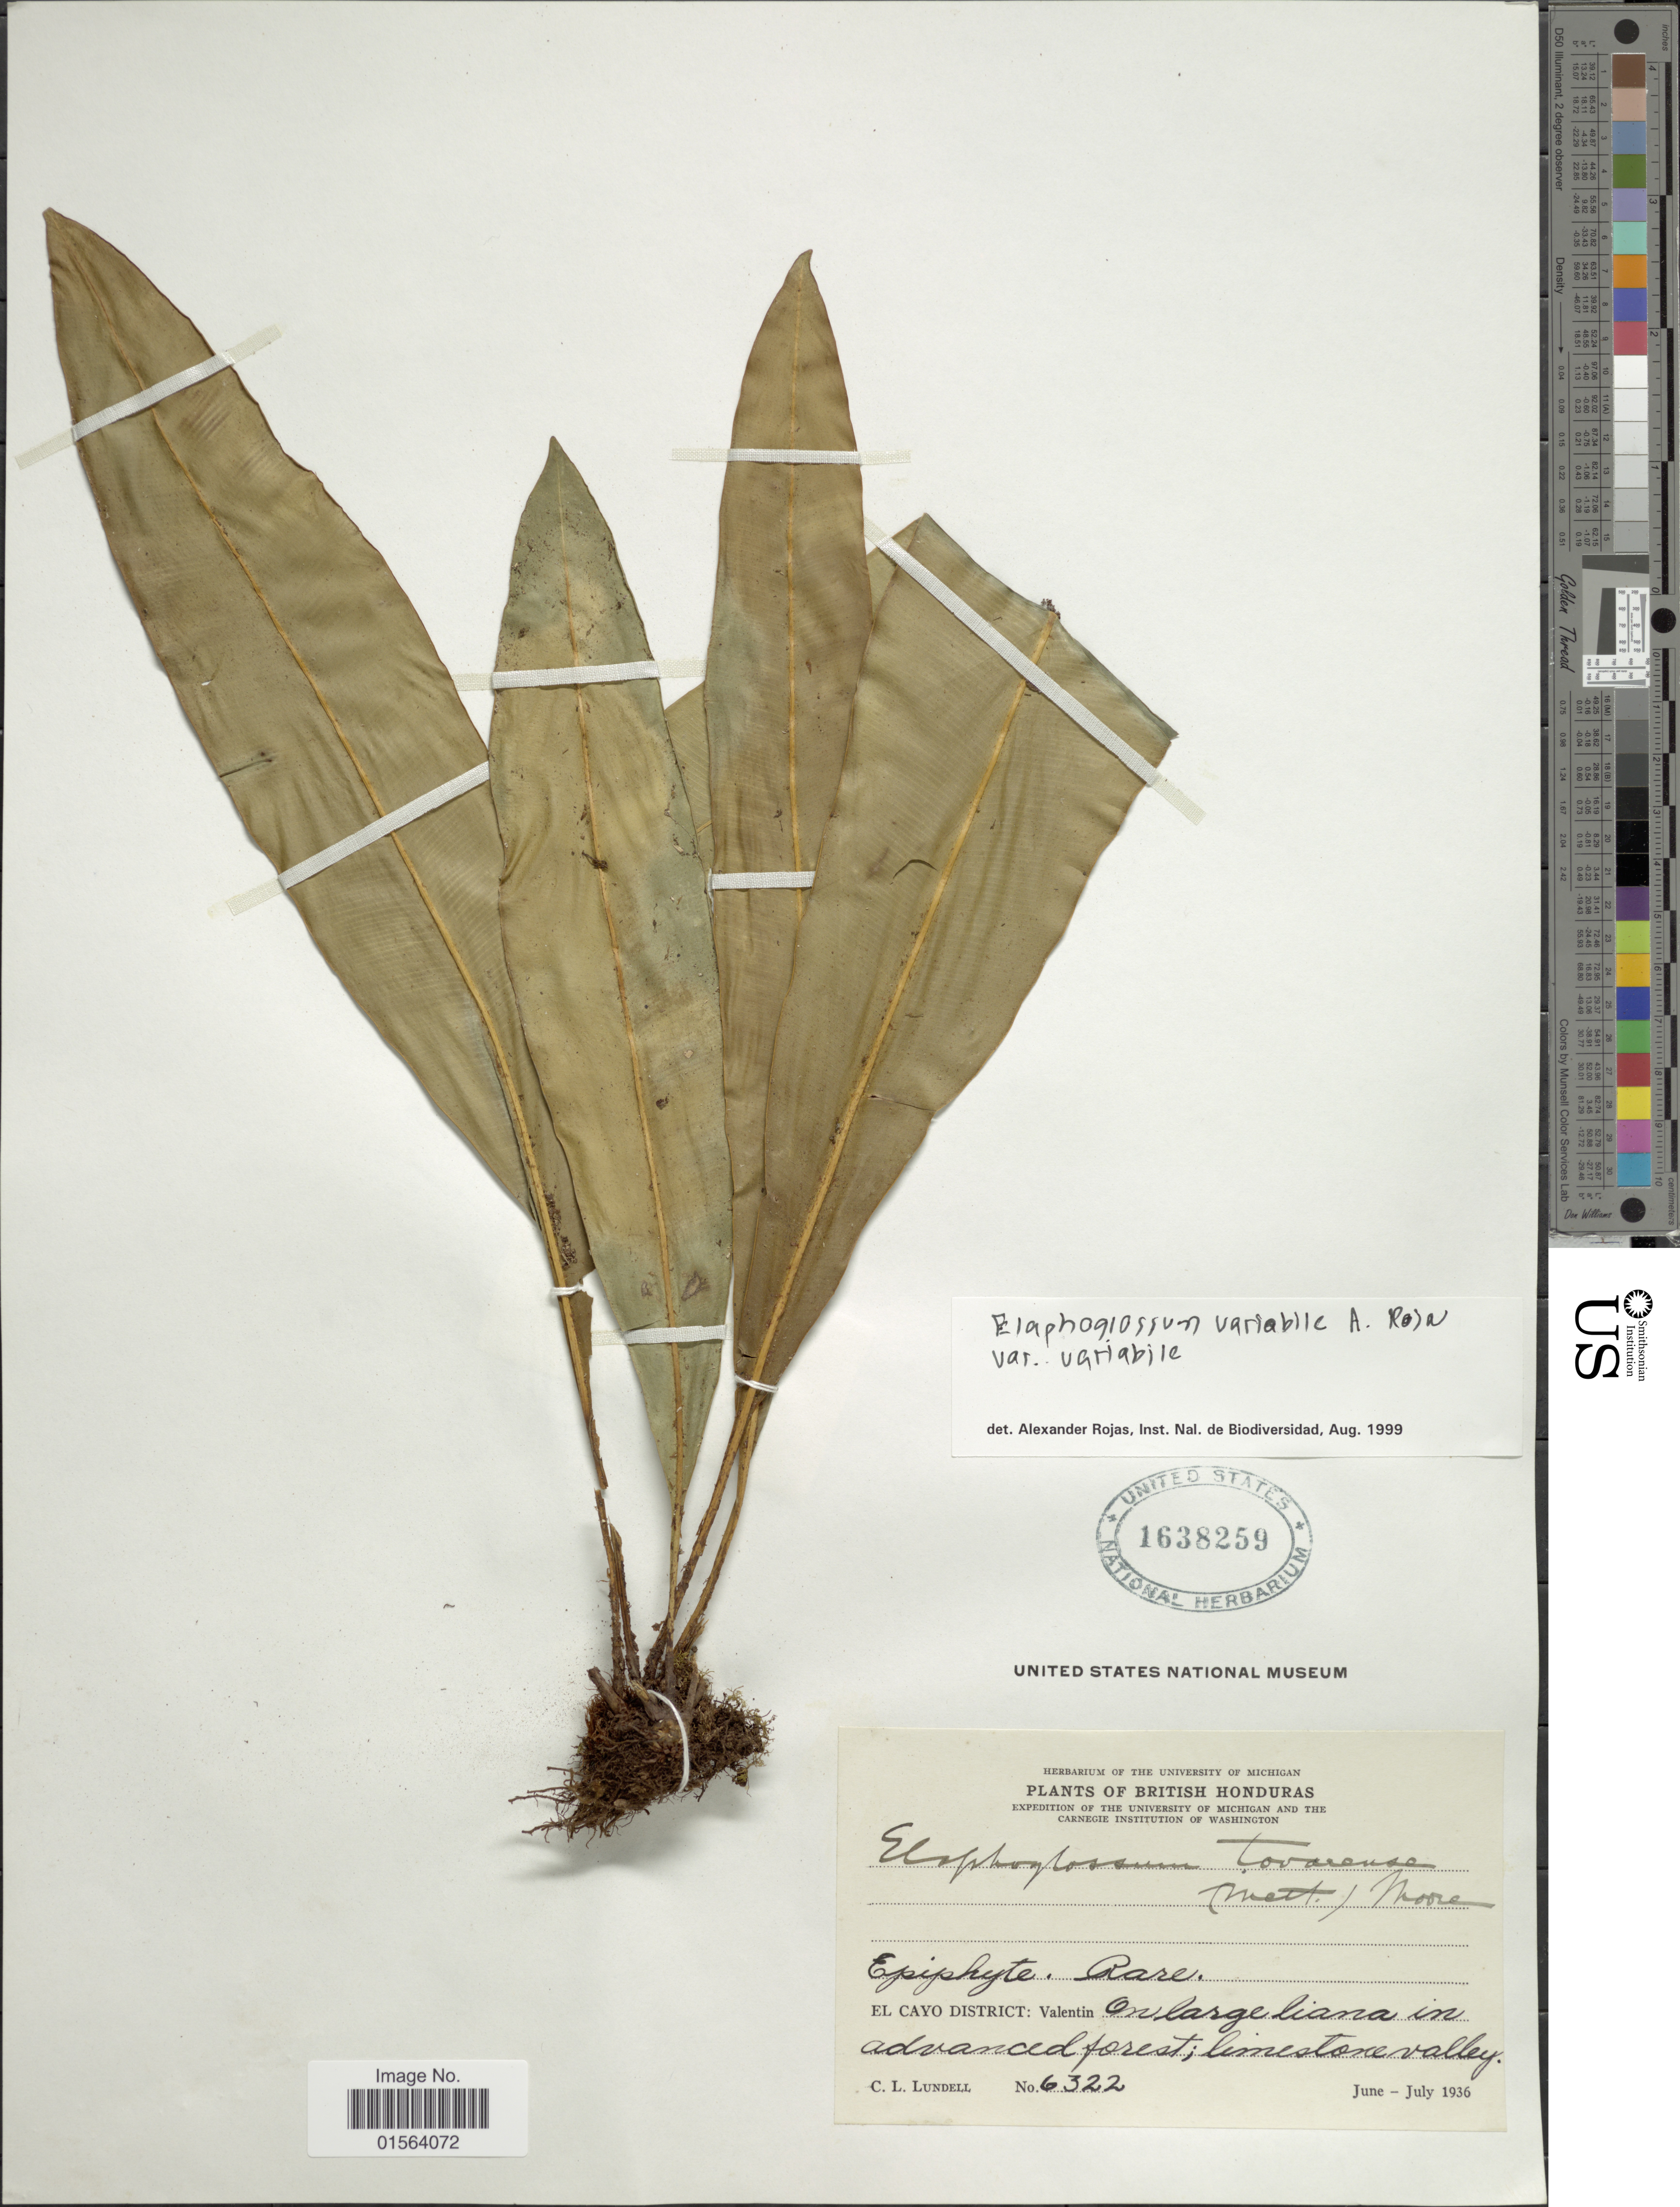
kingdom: Plantae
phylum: Tracheophyta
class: Polypodiopsida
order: Polypodiales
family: Dryopteridaceae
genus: Elaphoglossum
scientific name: Elaphoglossum latifolium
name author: (Sw.) J. Sm.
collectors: C. L. Lundell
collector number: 6322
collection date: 1936-06/1936-07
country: Belize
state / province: Cayo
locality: British Honduras, El Cayo District: Valentin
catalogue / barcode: US 1638259